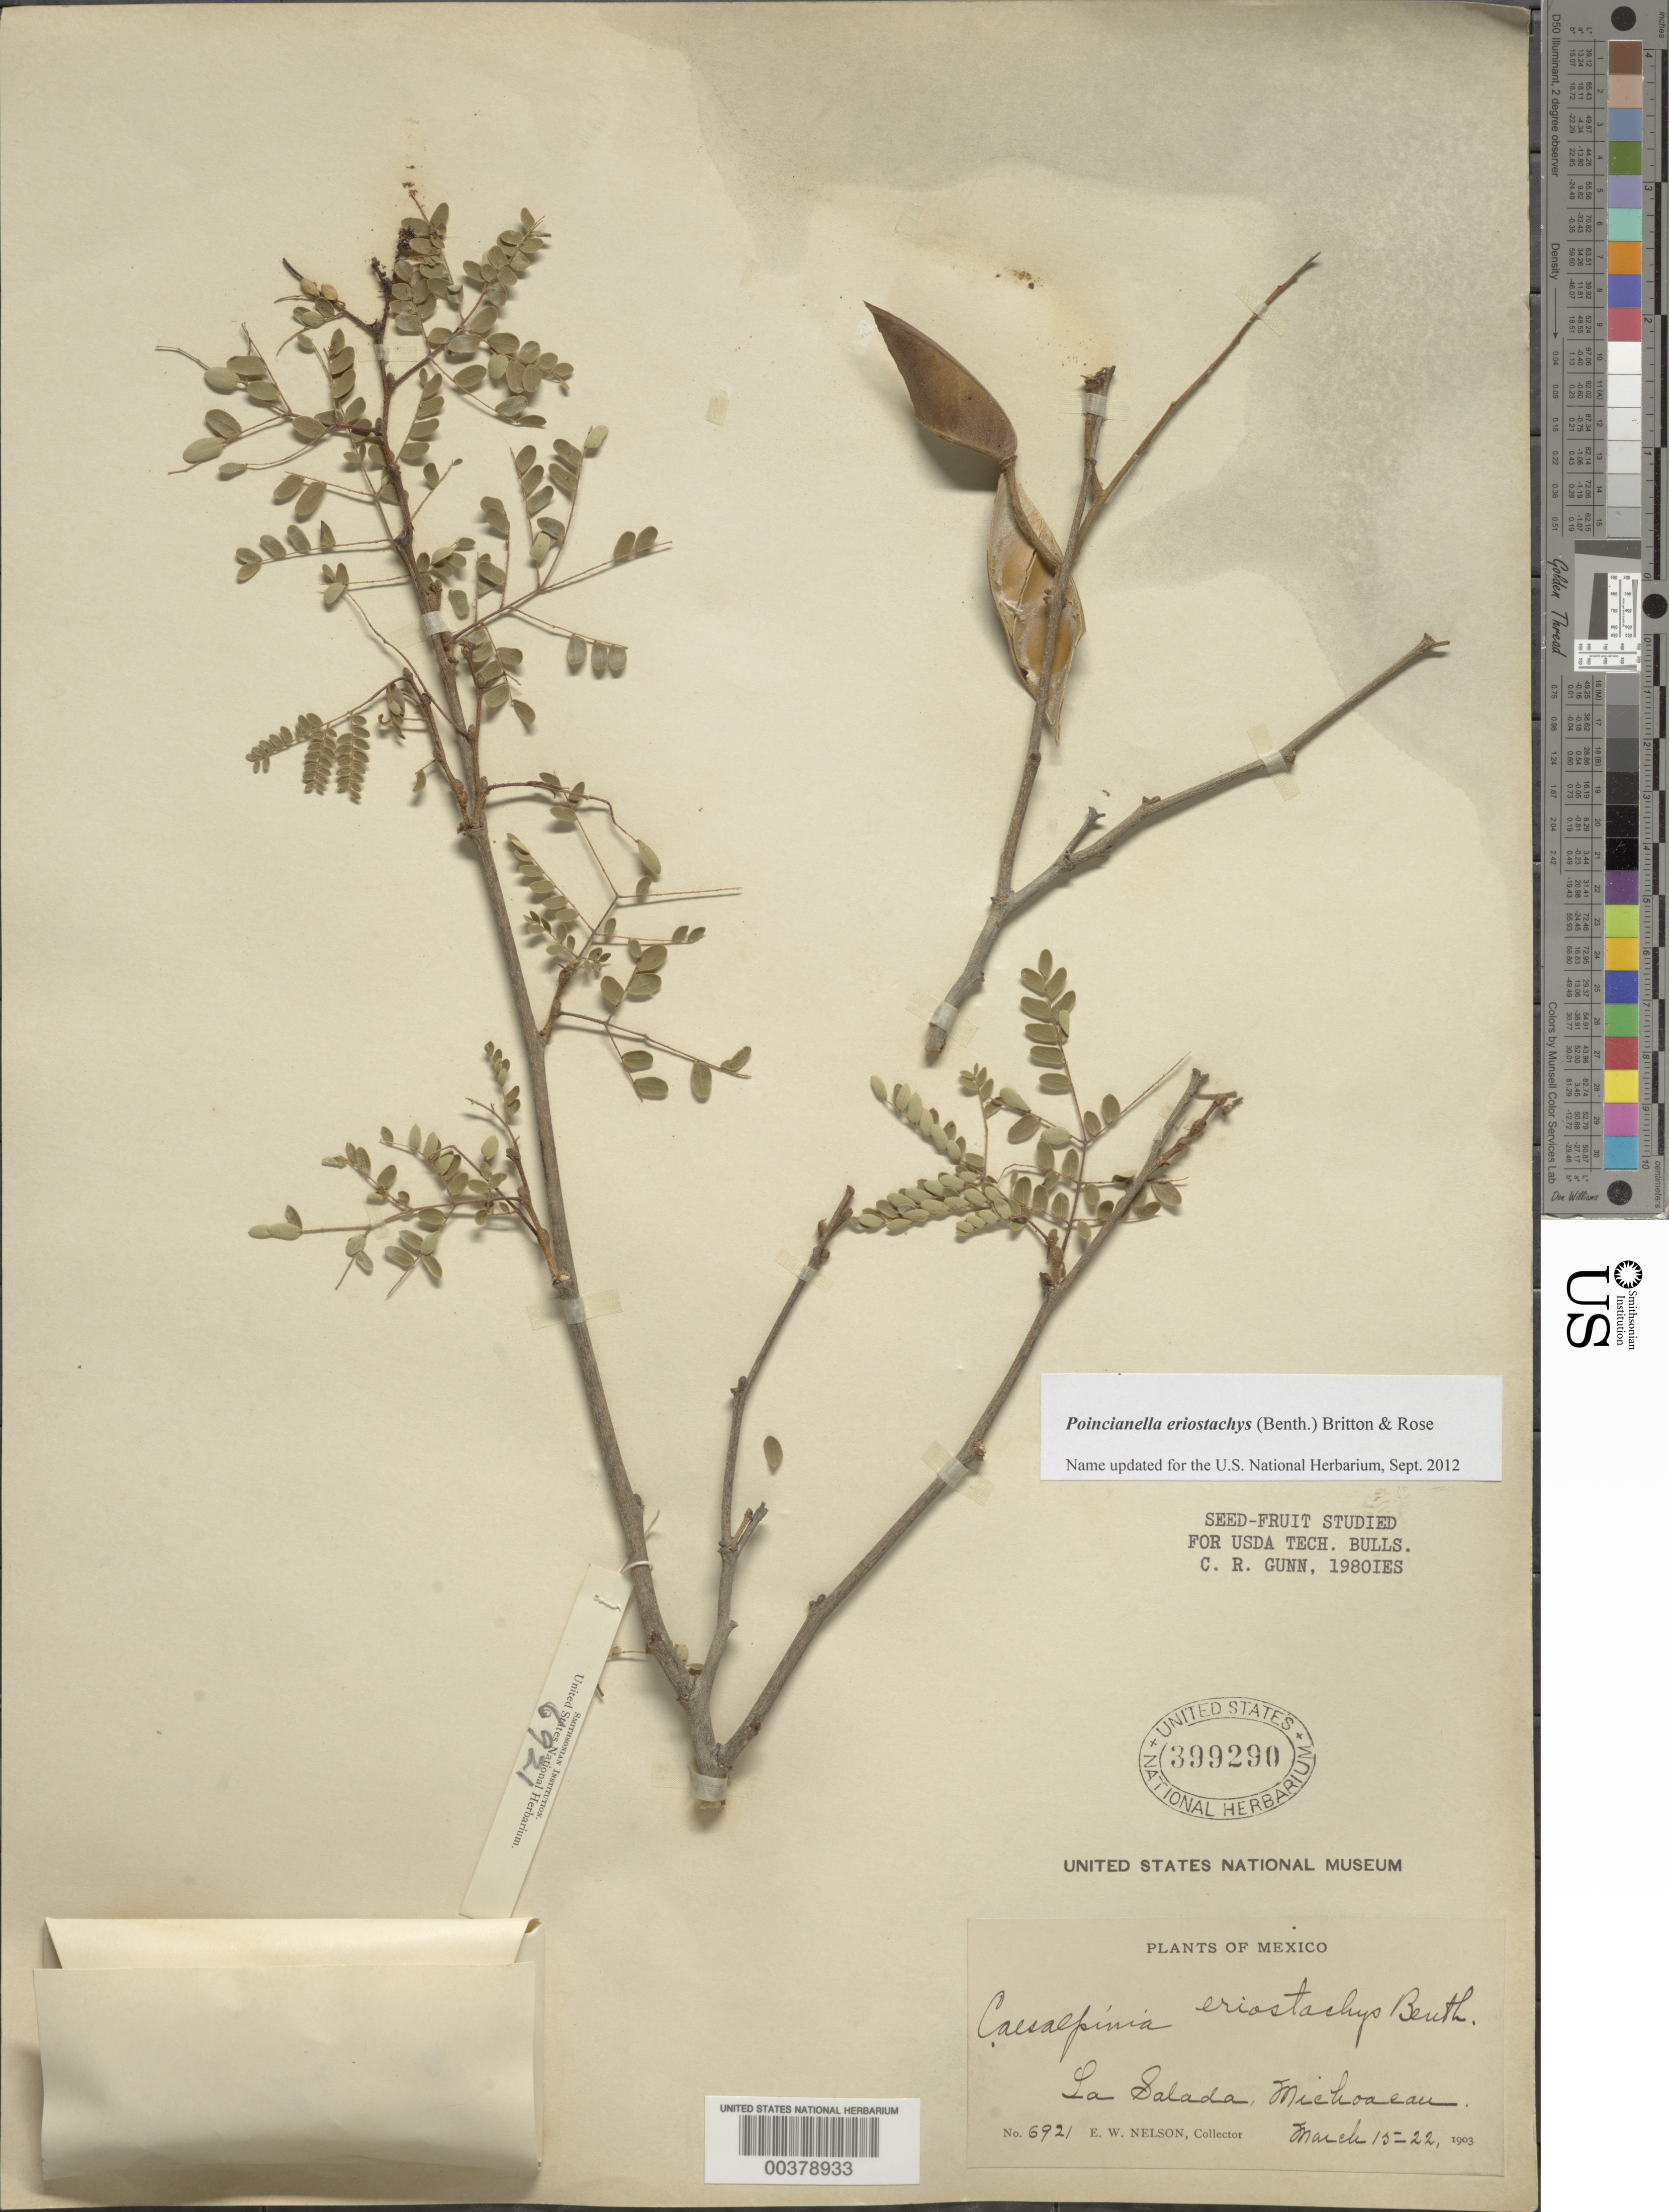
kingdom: Plantae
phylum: Tracheophyta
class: Magnoliopsida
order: Fabales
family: Fabaceae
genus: Cenostigma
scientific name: Cenostigma eriostachys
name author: (Benth.) Gagnon & G.P. Lewis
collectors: E. W. Nelson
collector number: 6921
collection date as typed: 15 Mar 1903 to 22 Mar 1903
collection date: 1903-03-15/1903-03-22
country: Mexico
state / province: Michoacán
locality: La Salada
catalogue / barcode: US 399290